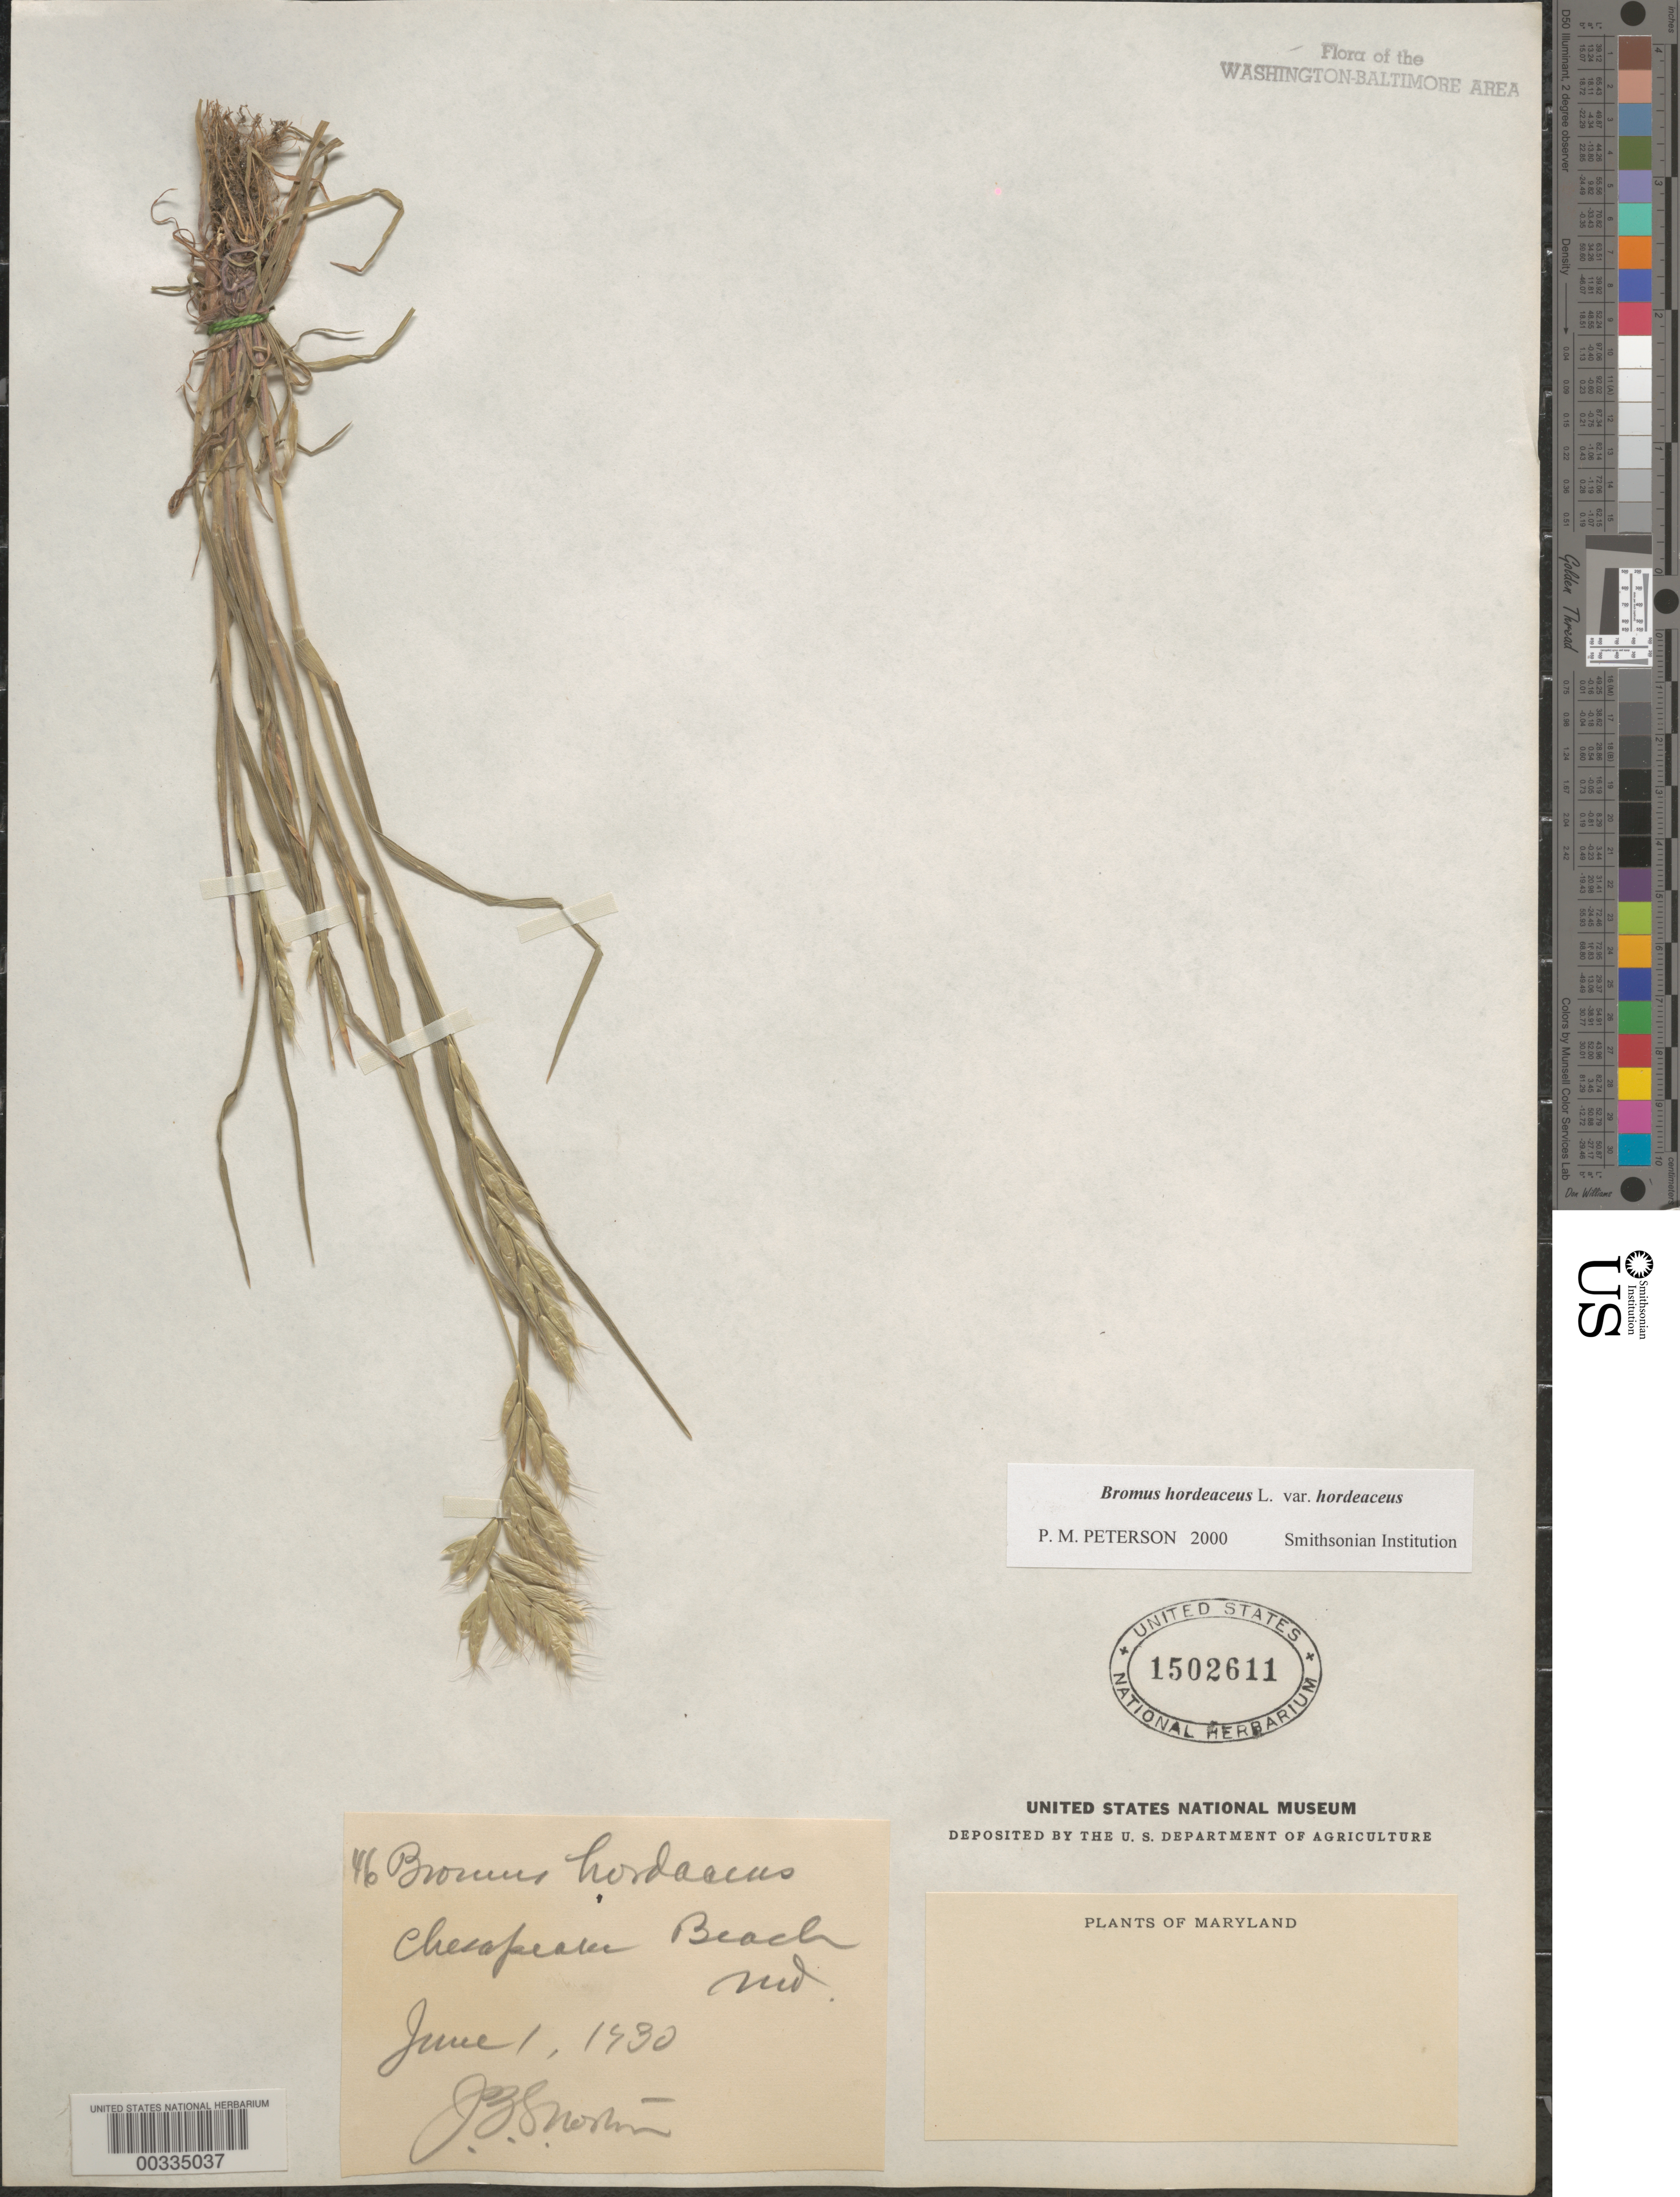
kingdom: Plantae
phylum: Tracheophyta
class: Liliopsida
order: Poales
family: Poaceae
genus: Bromus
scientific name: Bromus hordeaceus var. hordeaceus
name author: L.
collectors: J. Norton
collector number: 46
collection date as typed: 01 Jun 1930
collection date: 1930-06-01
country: United States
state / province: Maryland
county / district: Calvert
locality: Chesapeake Beach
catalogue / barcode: US 1502611